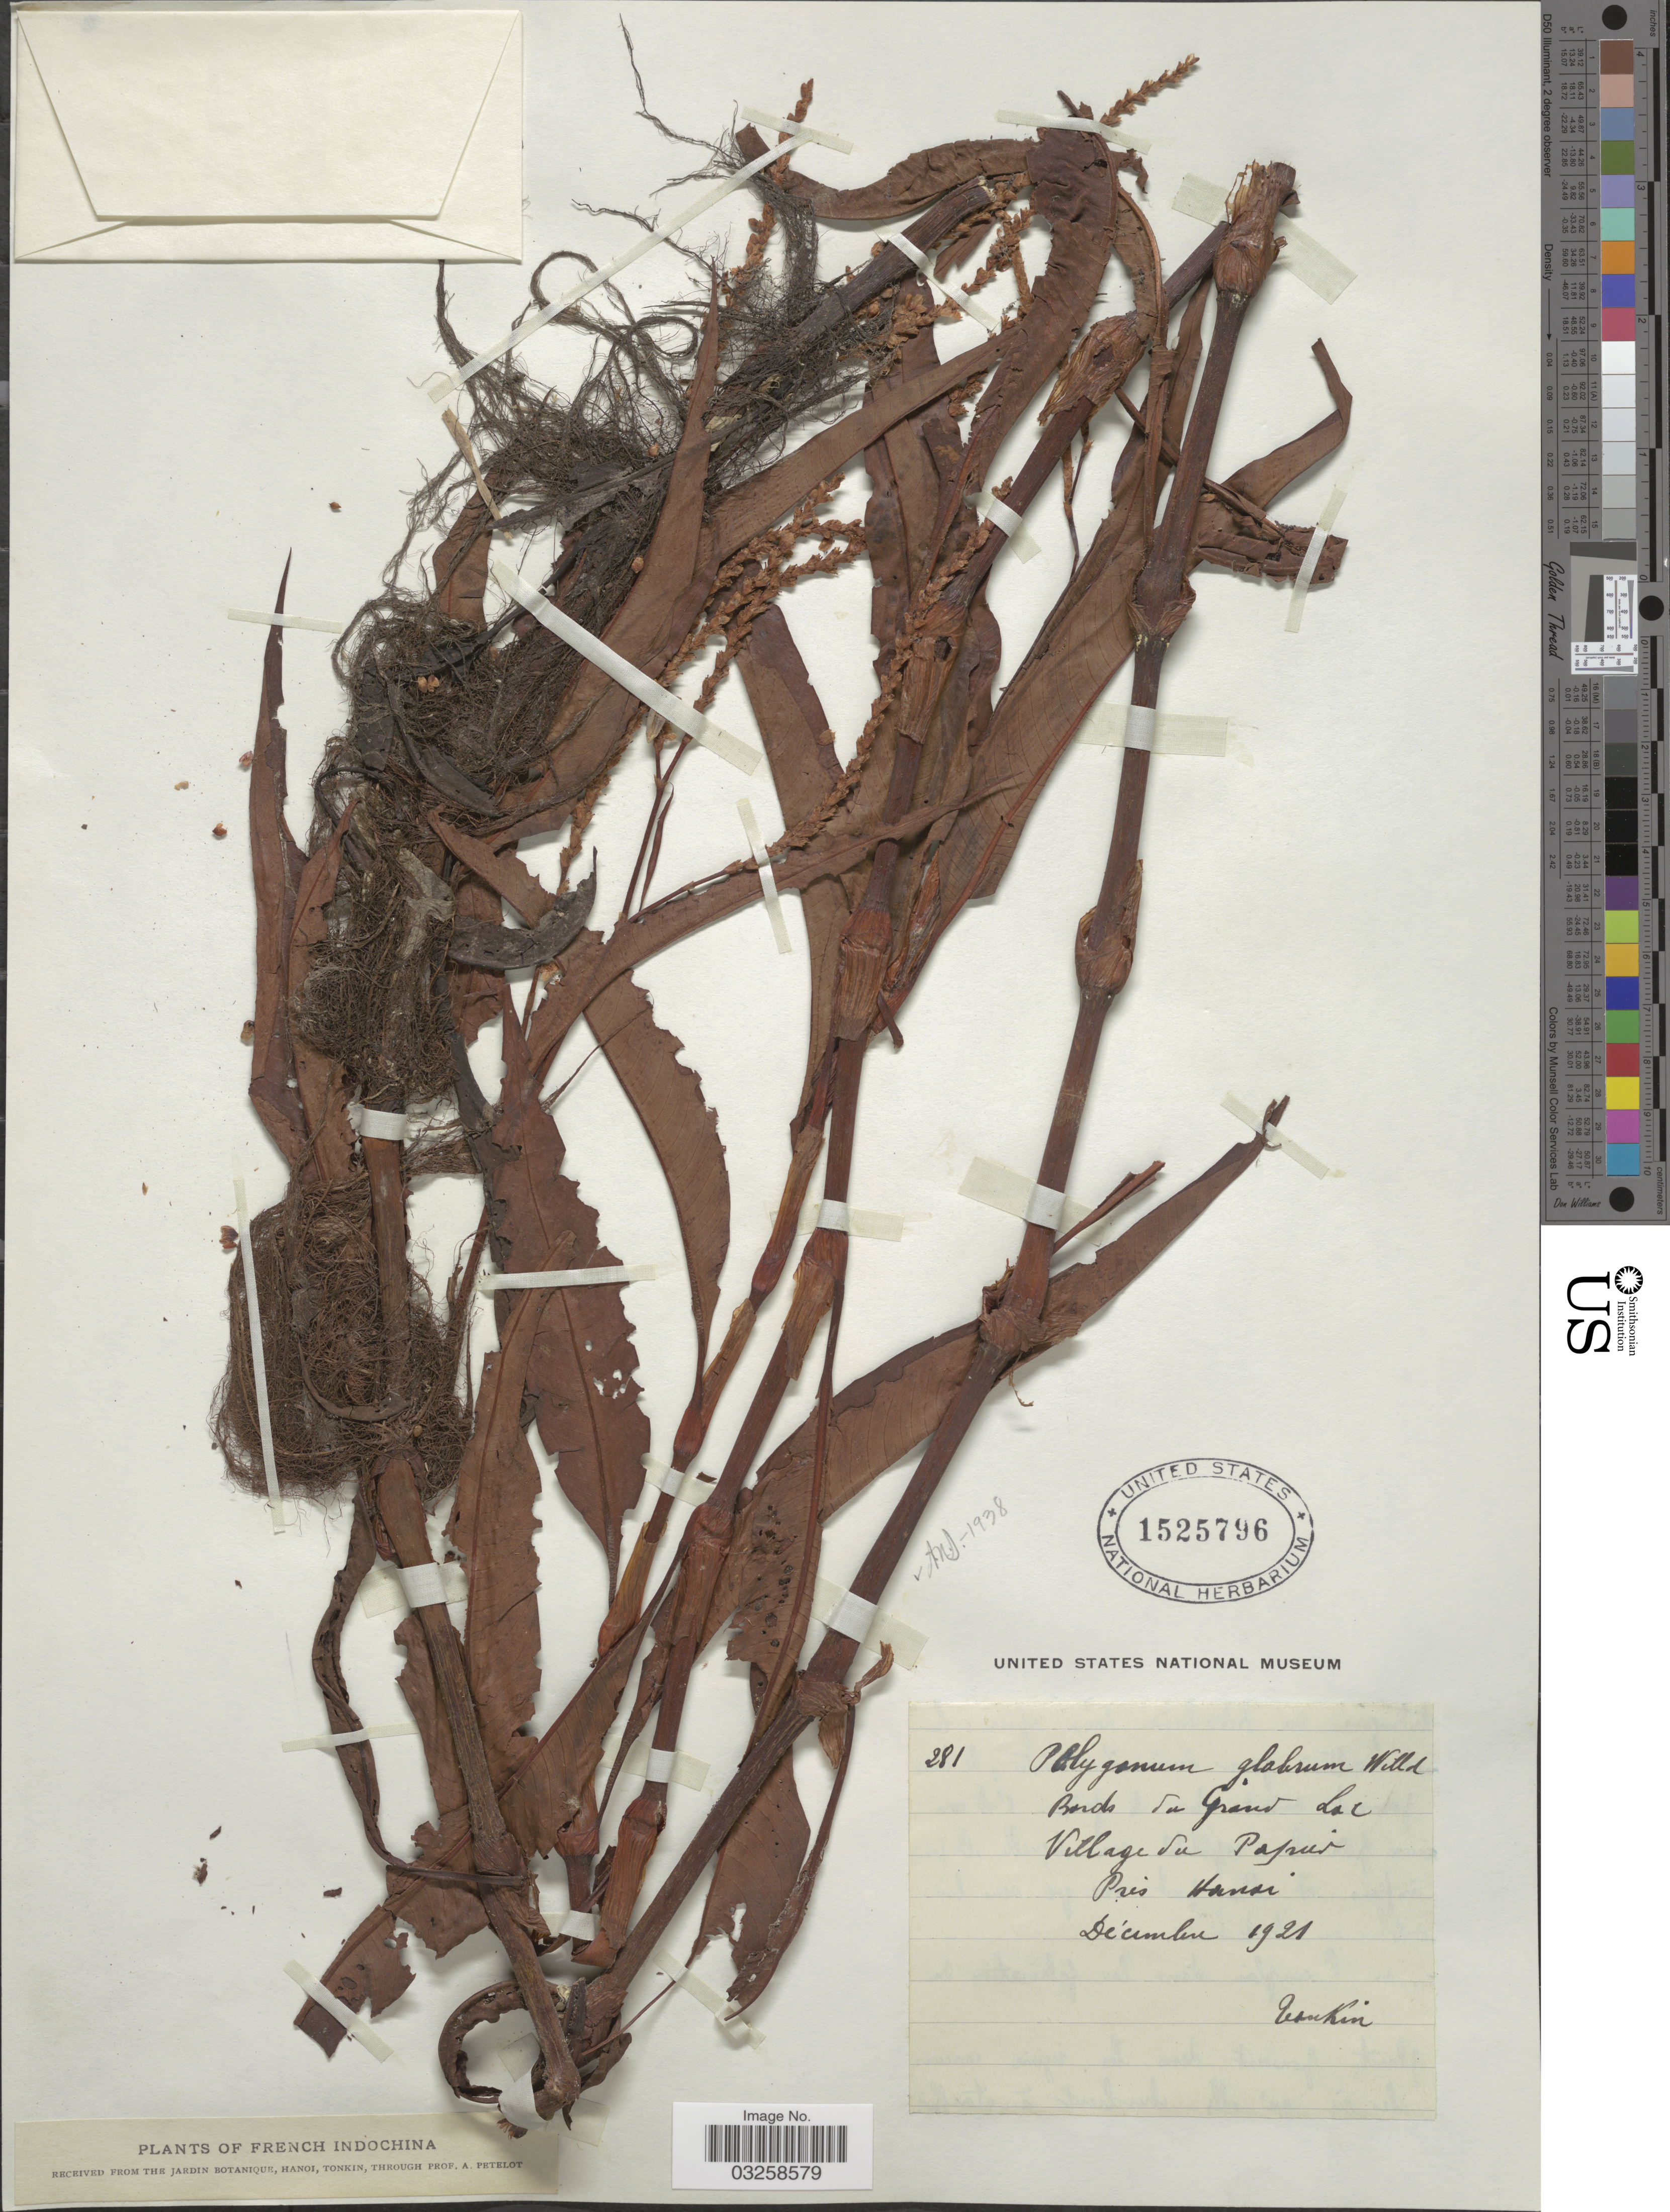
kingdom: Plantae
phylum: Tracheophyta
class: Magnoliopsida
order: Caryophyllales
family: Polygonaceae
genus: Persicaria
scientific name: Persicaria glabra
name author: (Willd.) M. Gómez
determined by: U.S. National Herbarium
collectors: P. A. Pételot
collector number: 281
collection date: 1921-12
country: Vietnam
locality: Bords du Grand Lac Village du Pajrud [interpreted]. Près Hanoi.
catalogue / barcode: US 1525796